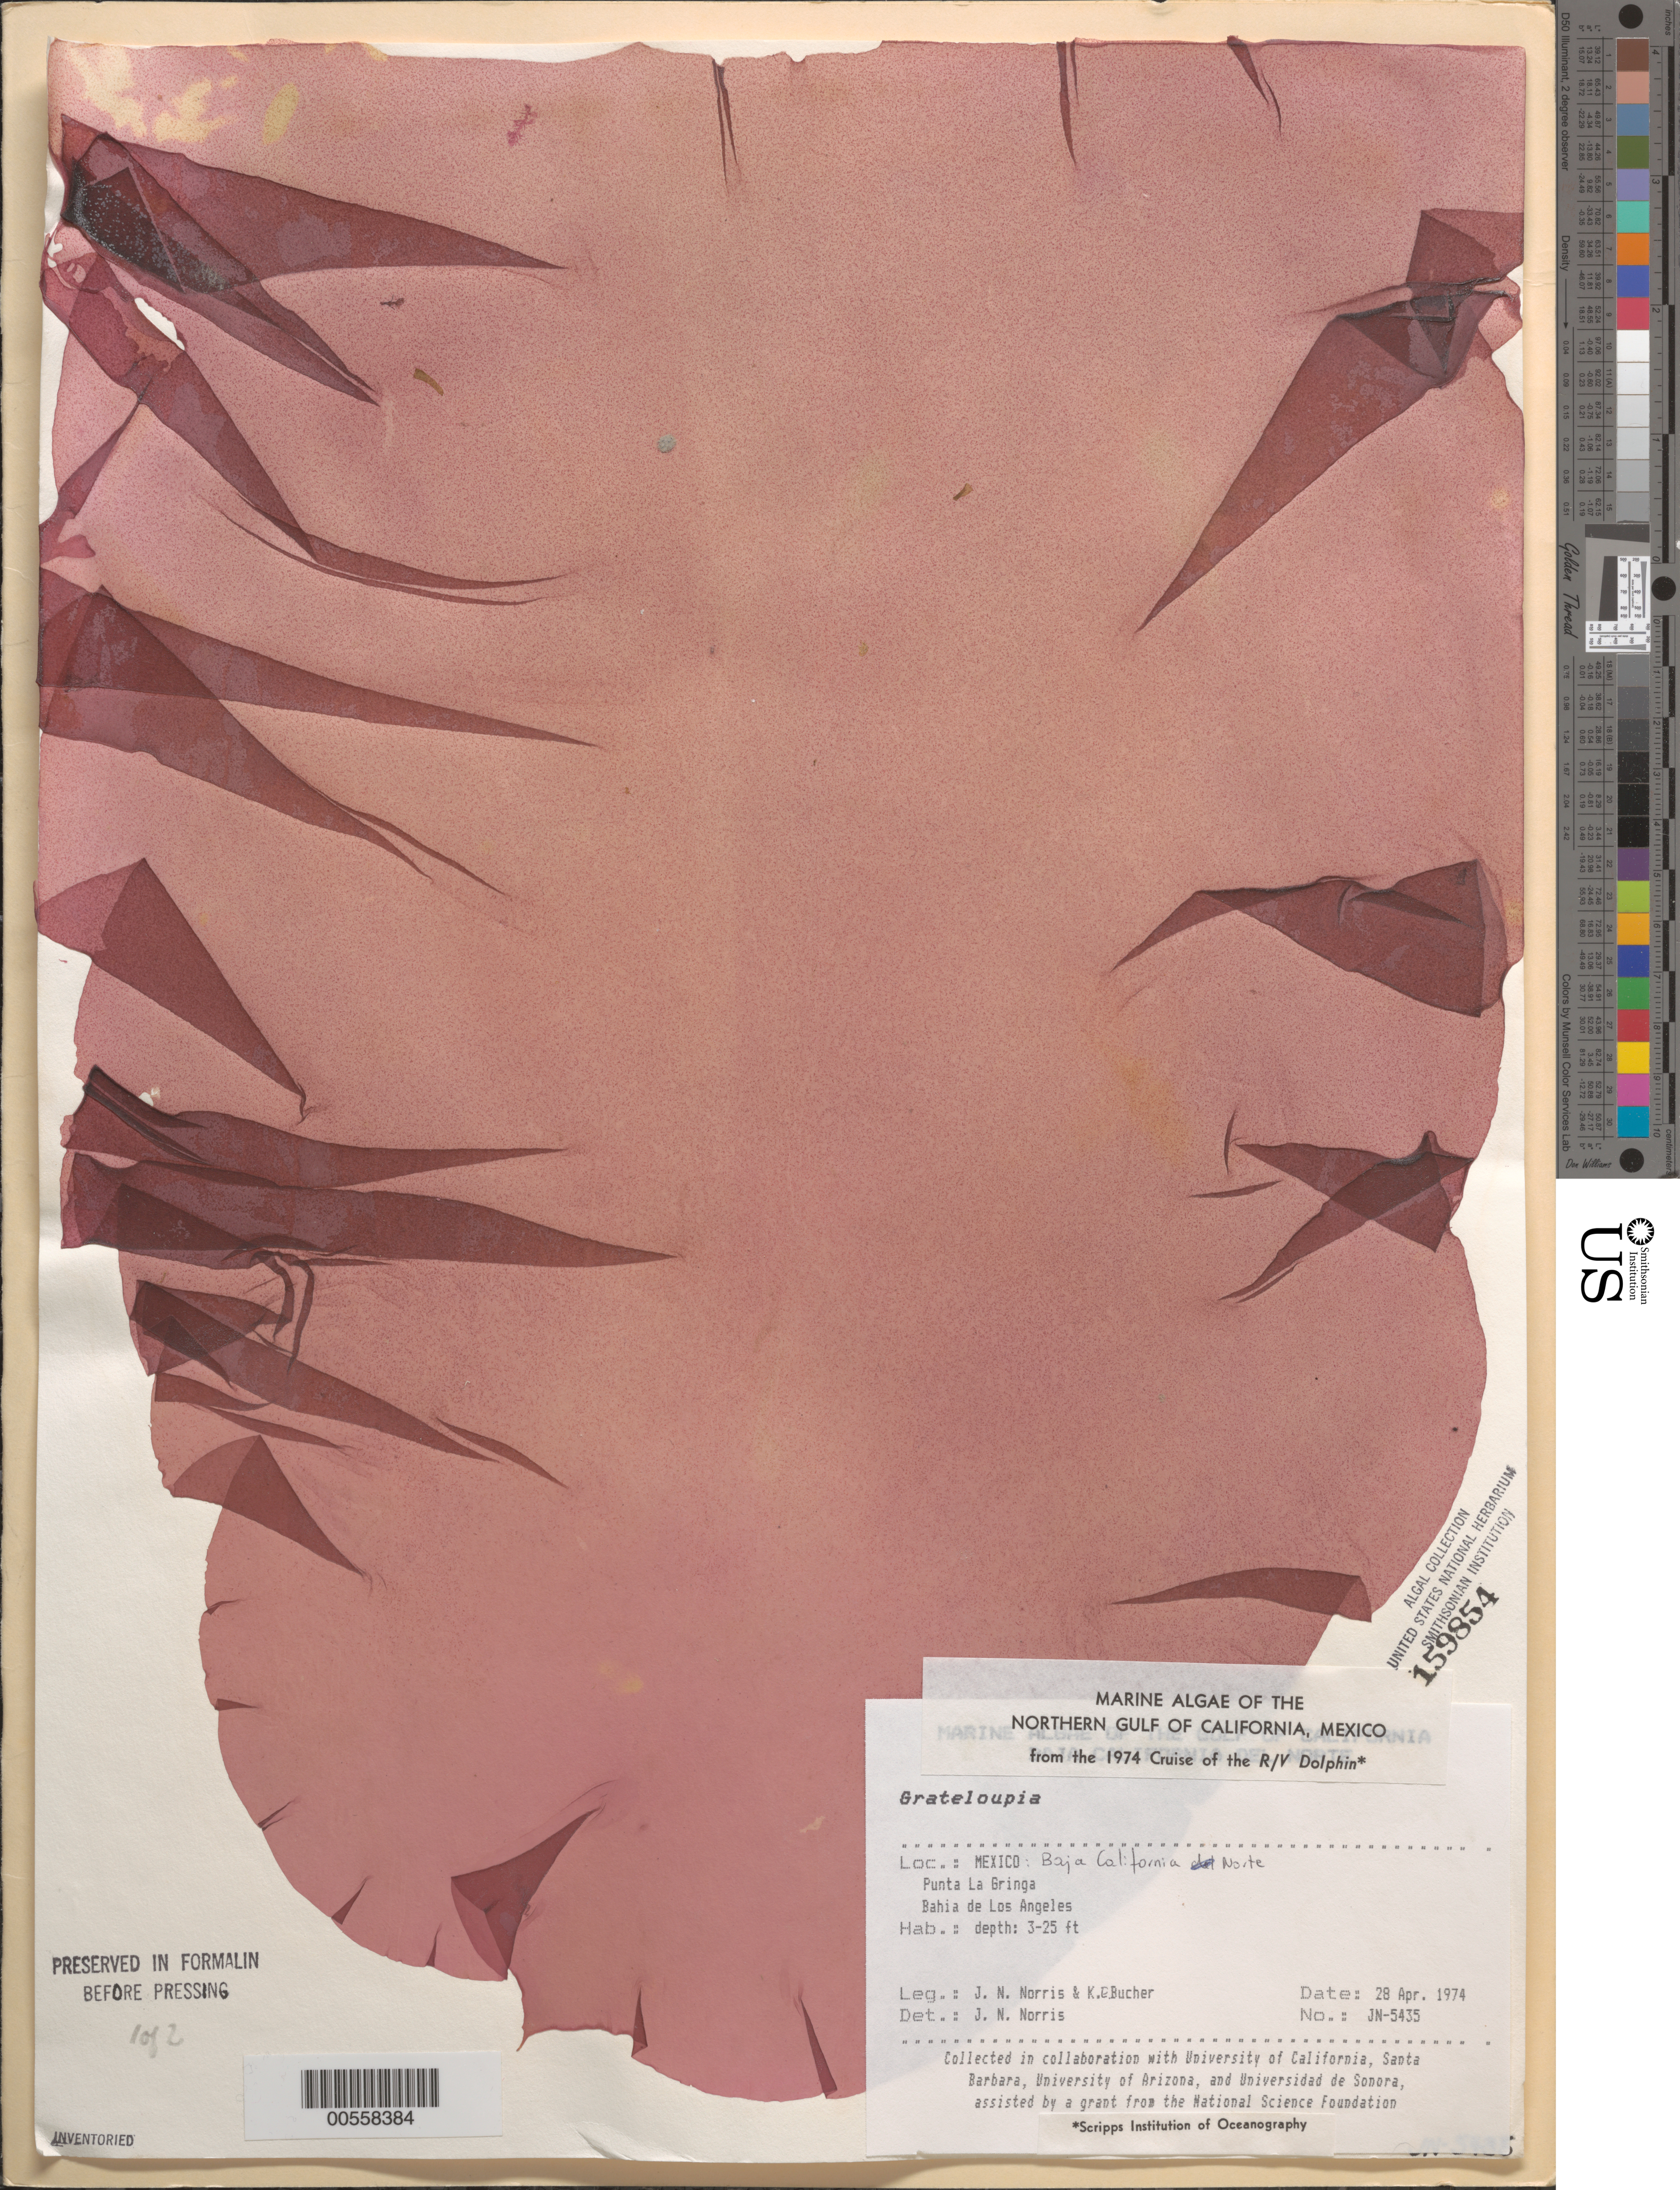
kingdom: Plantae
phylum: Rhodophyta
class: Florideophyceae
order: Halymeniales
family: Halymeniaceae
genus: Grateloupia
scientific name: Grateloupia sp.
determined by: Norris, James N.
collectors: J. N. Norris & K. E. Bucher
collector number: JN-5435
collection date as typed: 28 Apr 1974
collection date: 1974-04-28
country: Mexico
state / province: Baja California Norte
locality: Punta La Gringa, Bahia de los Angeles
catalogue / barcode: US 159854